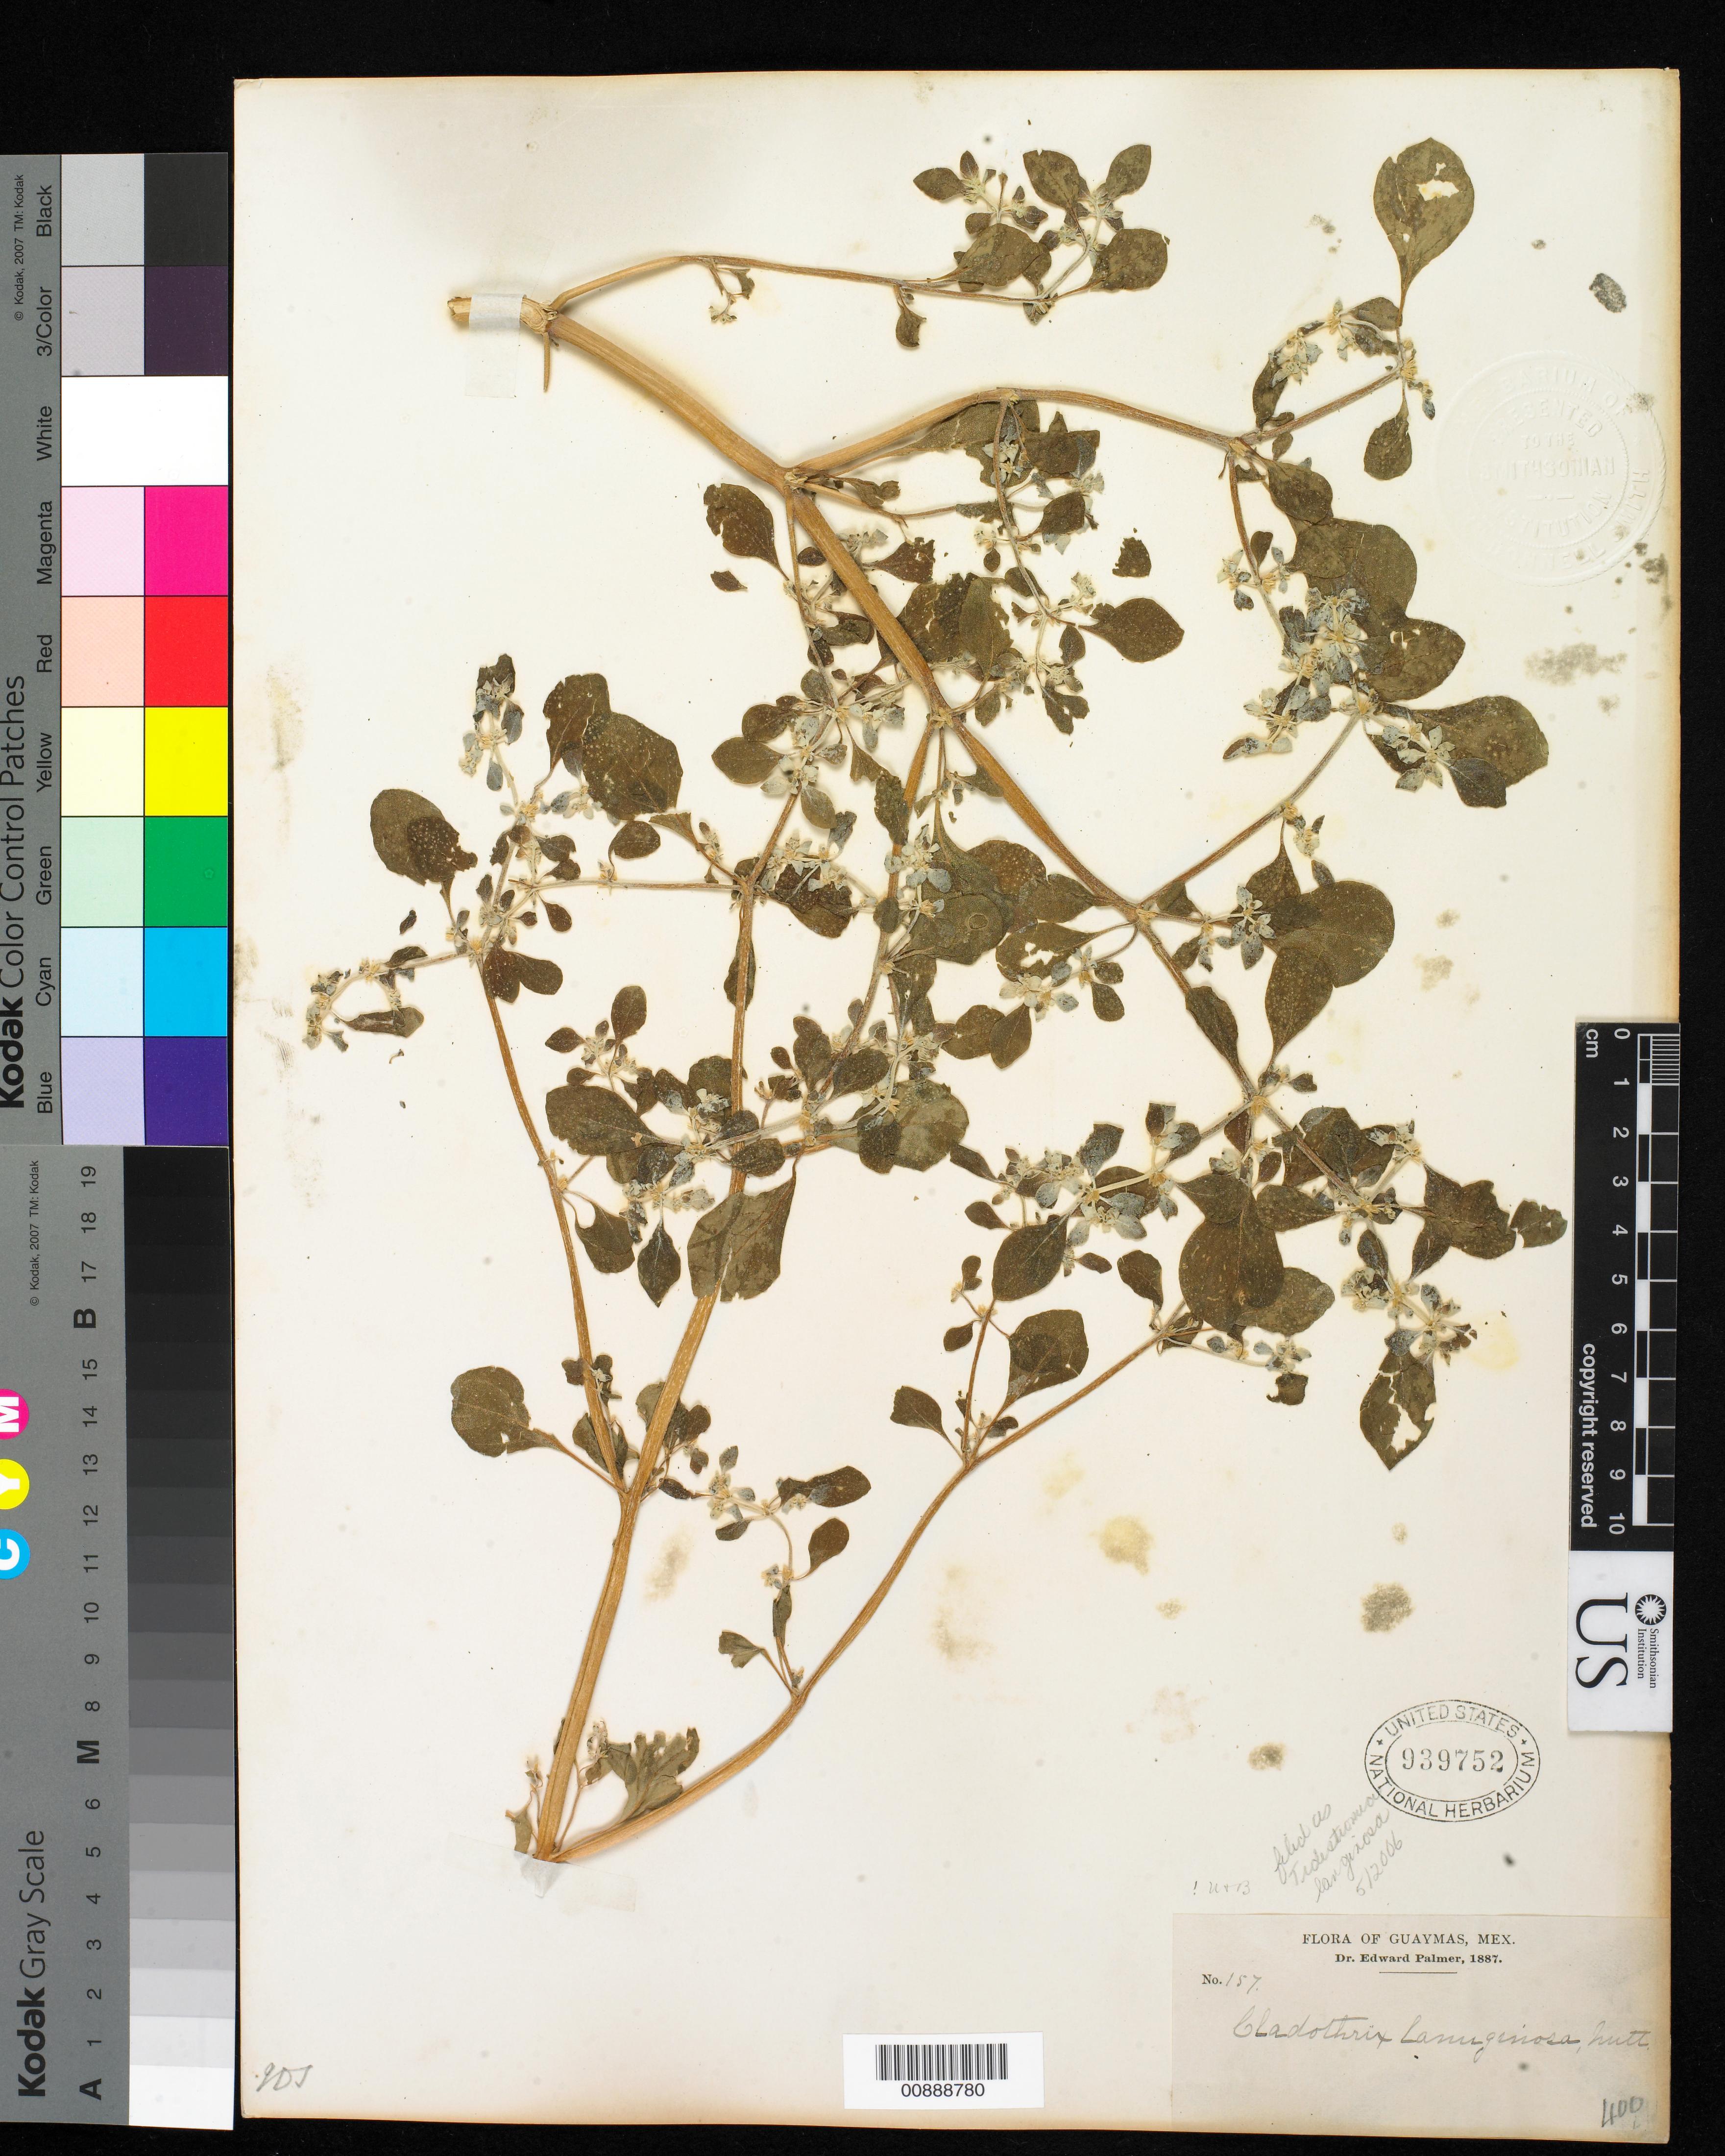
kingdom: Plantae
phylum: Tracheophyta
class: Magnoliopsida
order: Caryophyllales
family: Amaranthaceae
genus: Tidestromia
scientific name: Tidestromia lanuginosa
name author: (Nutt.) Standl.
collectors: E. Palmer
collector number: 157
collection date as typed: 1887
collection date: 1887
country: Mexico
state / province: Sonora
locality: Guaymas, Sonora.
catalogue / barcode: US 939752